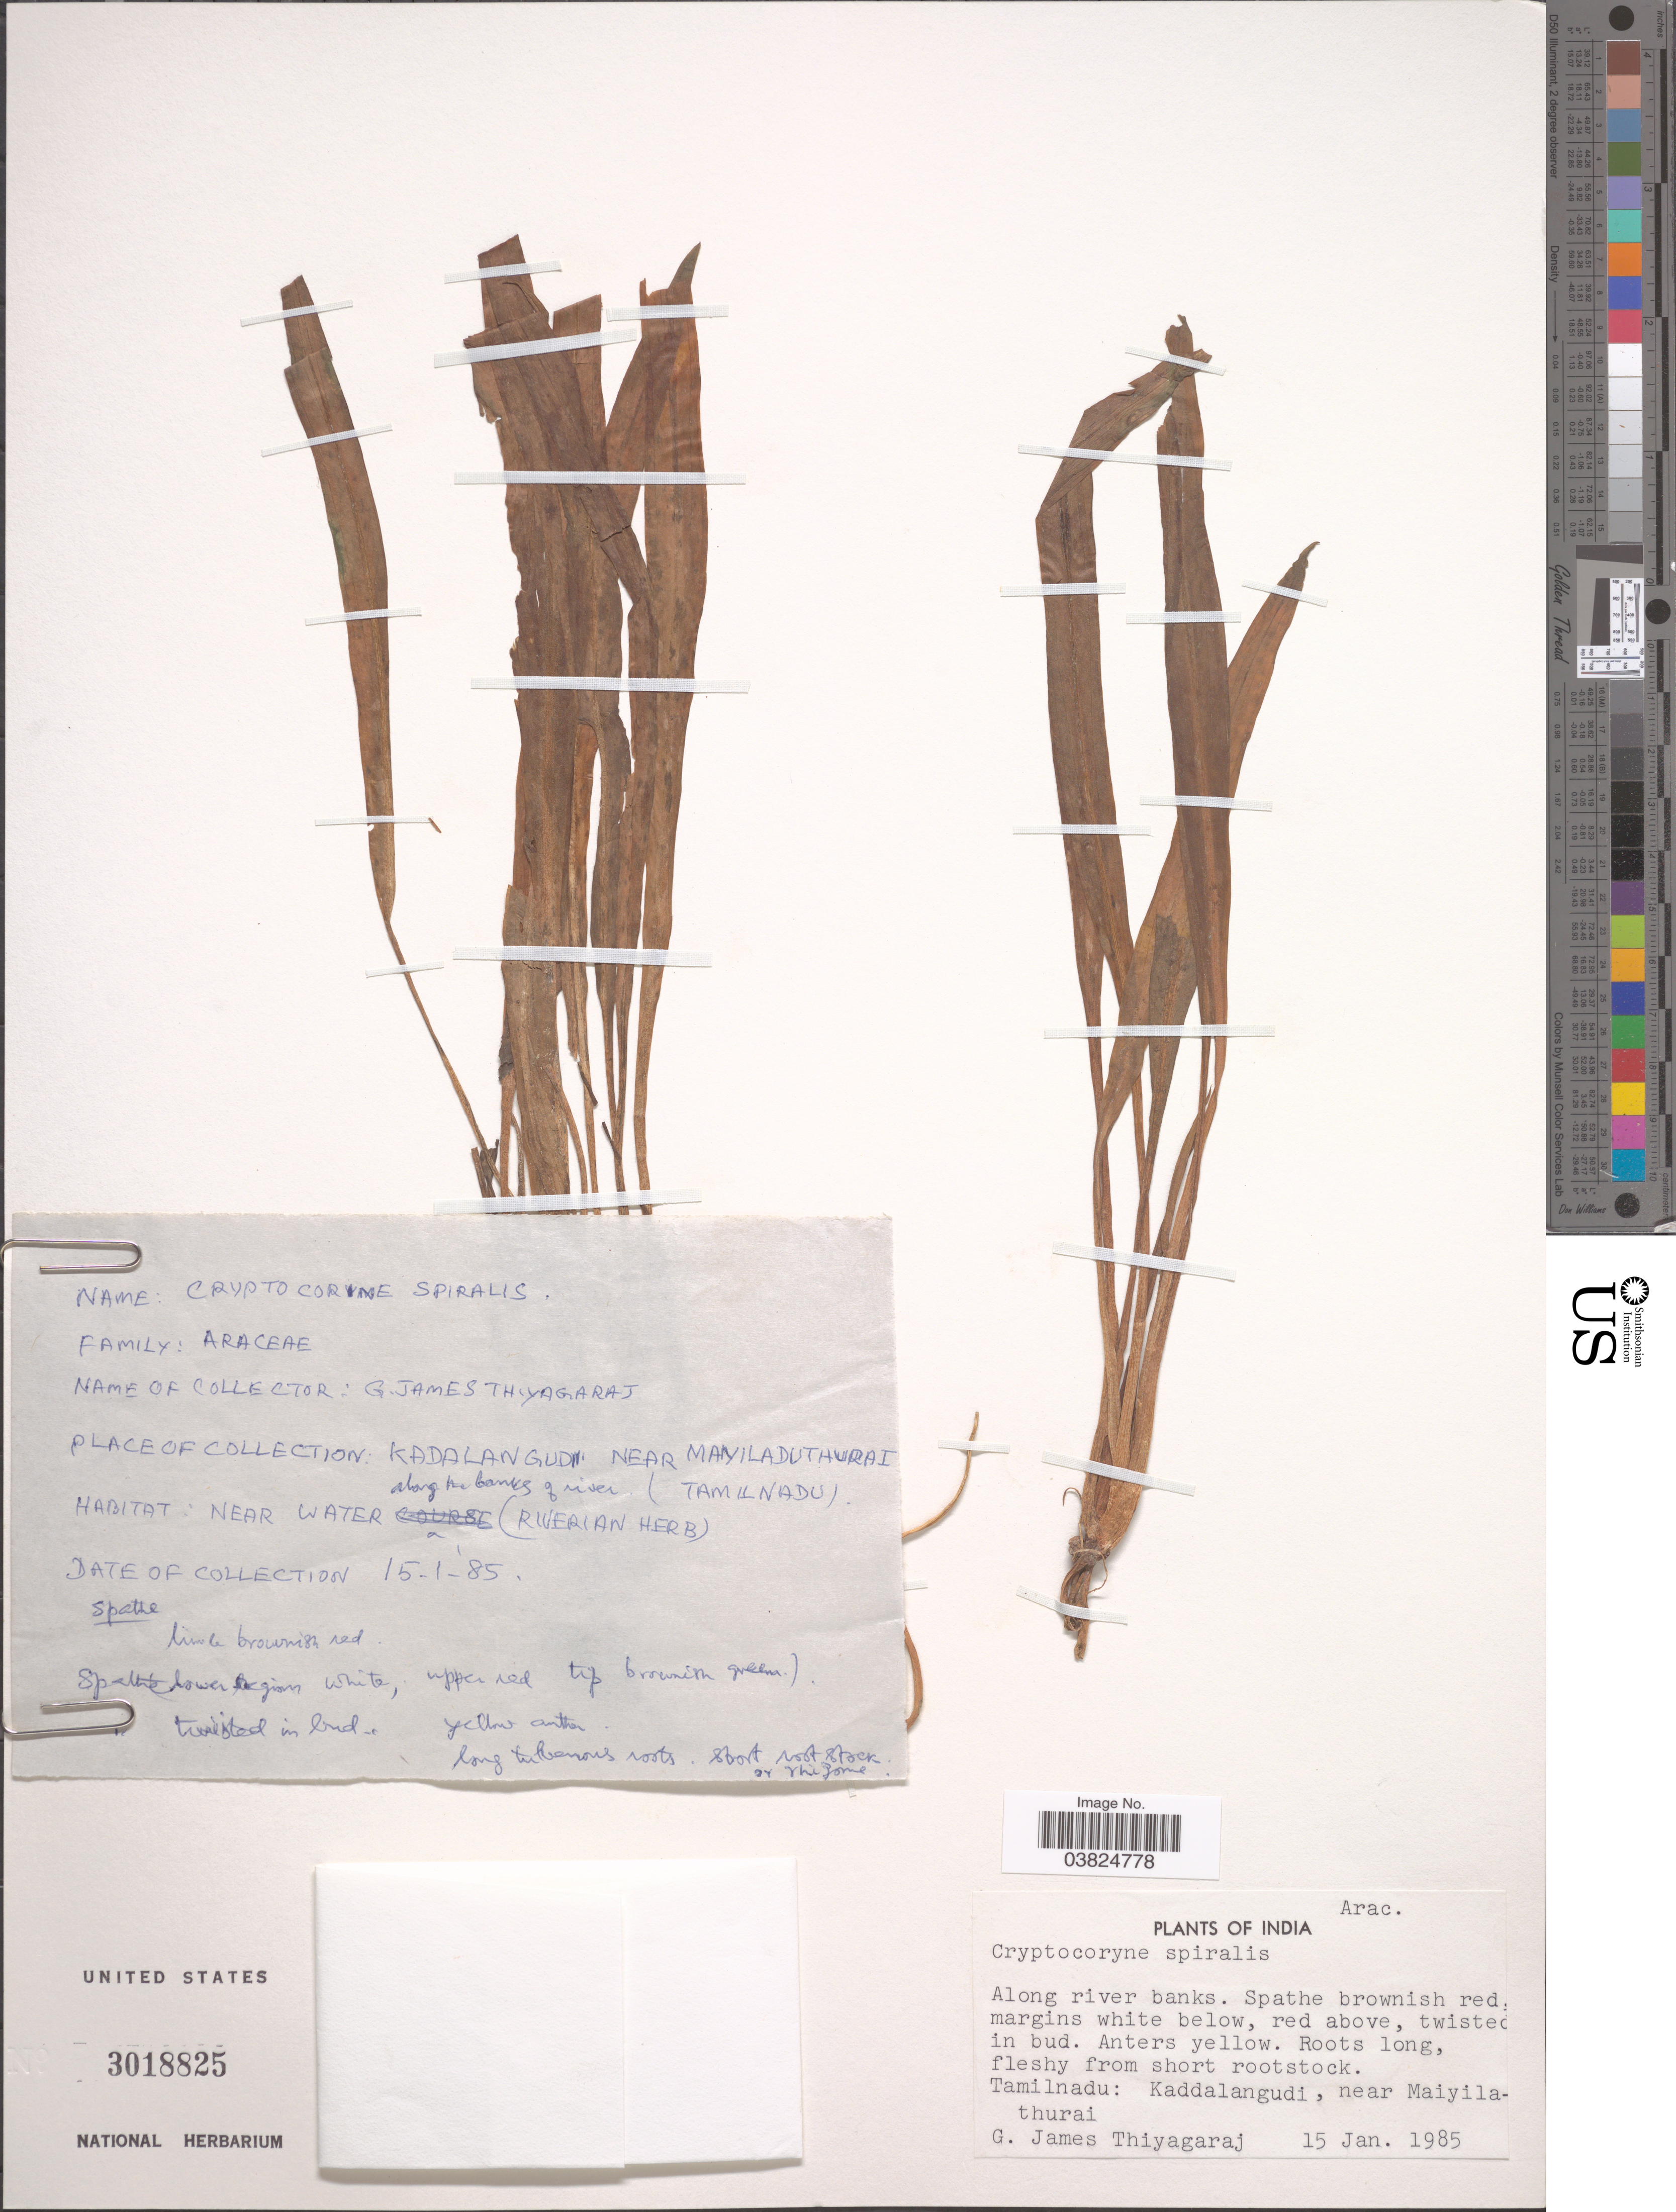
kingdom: Plantae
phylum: Tracheophyta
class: Liliopsida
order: Alismatales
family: Araceae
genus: Cryptocoryne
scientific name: Cryptocoryne spiralis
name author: (Retz.) Fisch. ex Wydler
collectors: G. Thiyagaraj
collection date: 1985-01-15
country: India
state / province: Tamil Nadu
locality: Tamilnadu: Kaddalangudi, near Maiyilathurai.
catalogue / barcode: US 3018825